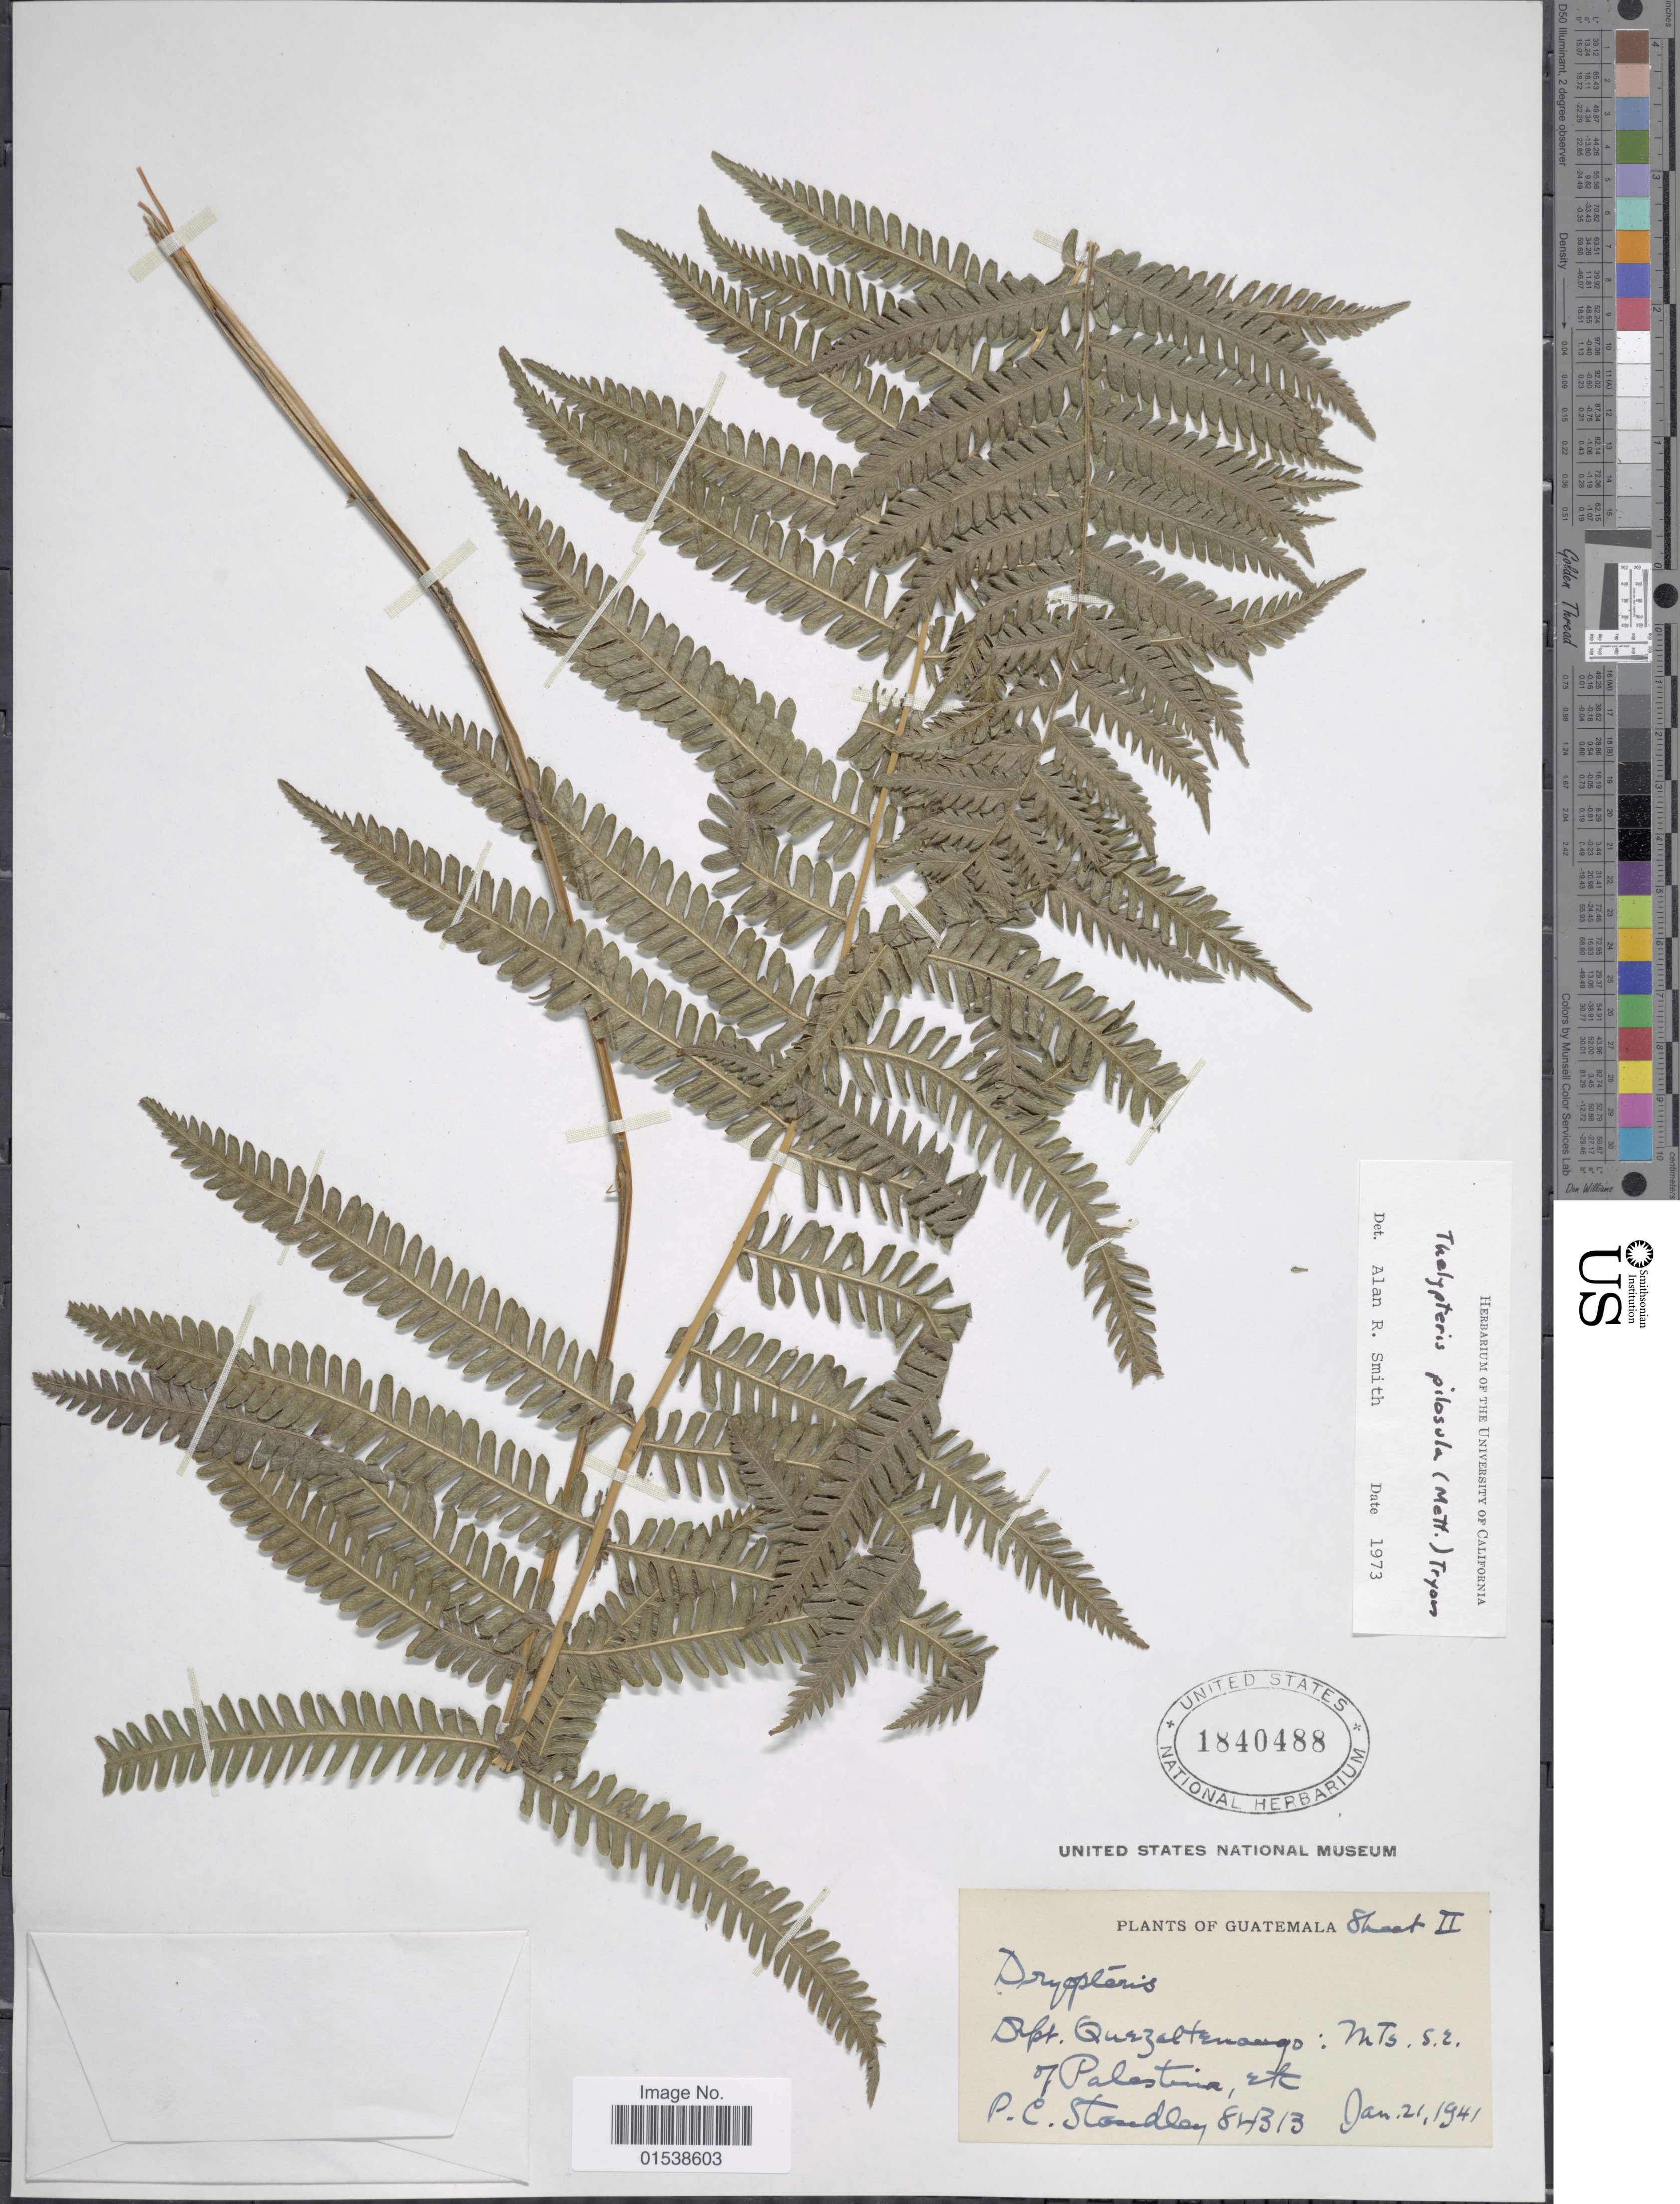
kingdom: Plantae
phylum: Tracheophyta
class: Polypodiopsida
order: Polypodiales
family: Thelypteridaceae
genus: Amauropelta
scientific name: Amauropelta pilosula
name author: (Klotzsch & H. Karst.) Á. Löve & D. Löve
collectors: P. C. Standley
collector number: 84313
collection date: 1941-01-21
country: Guatemala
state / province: Quetzaltenango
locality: Dept. Quezaltenango; Mts S. E. of Palestina, etc.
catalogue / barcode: US 1840488